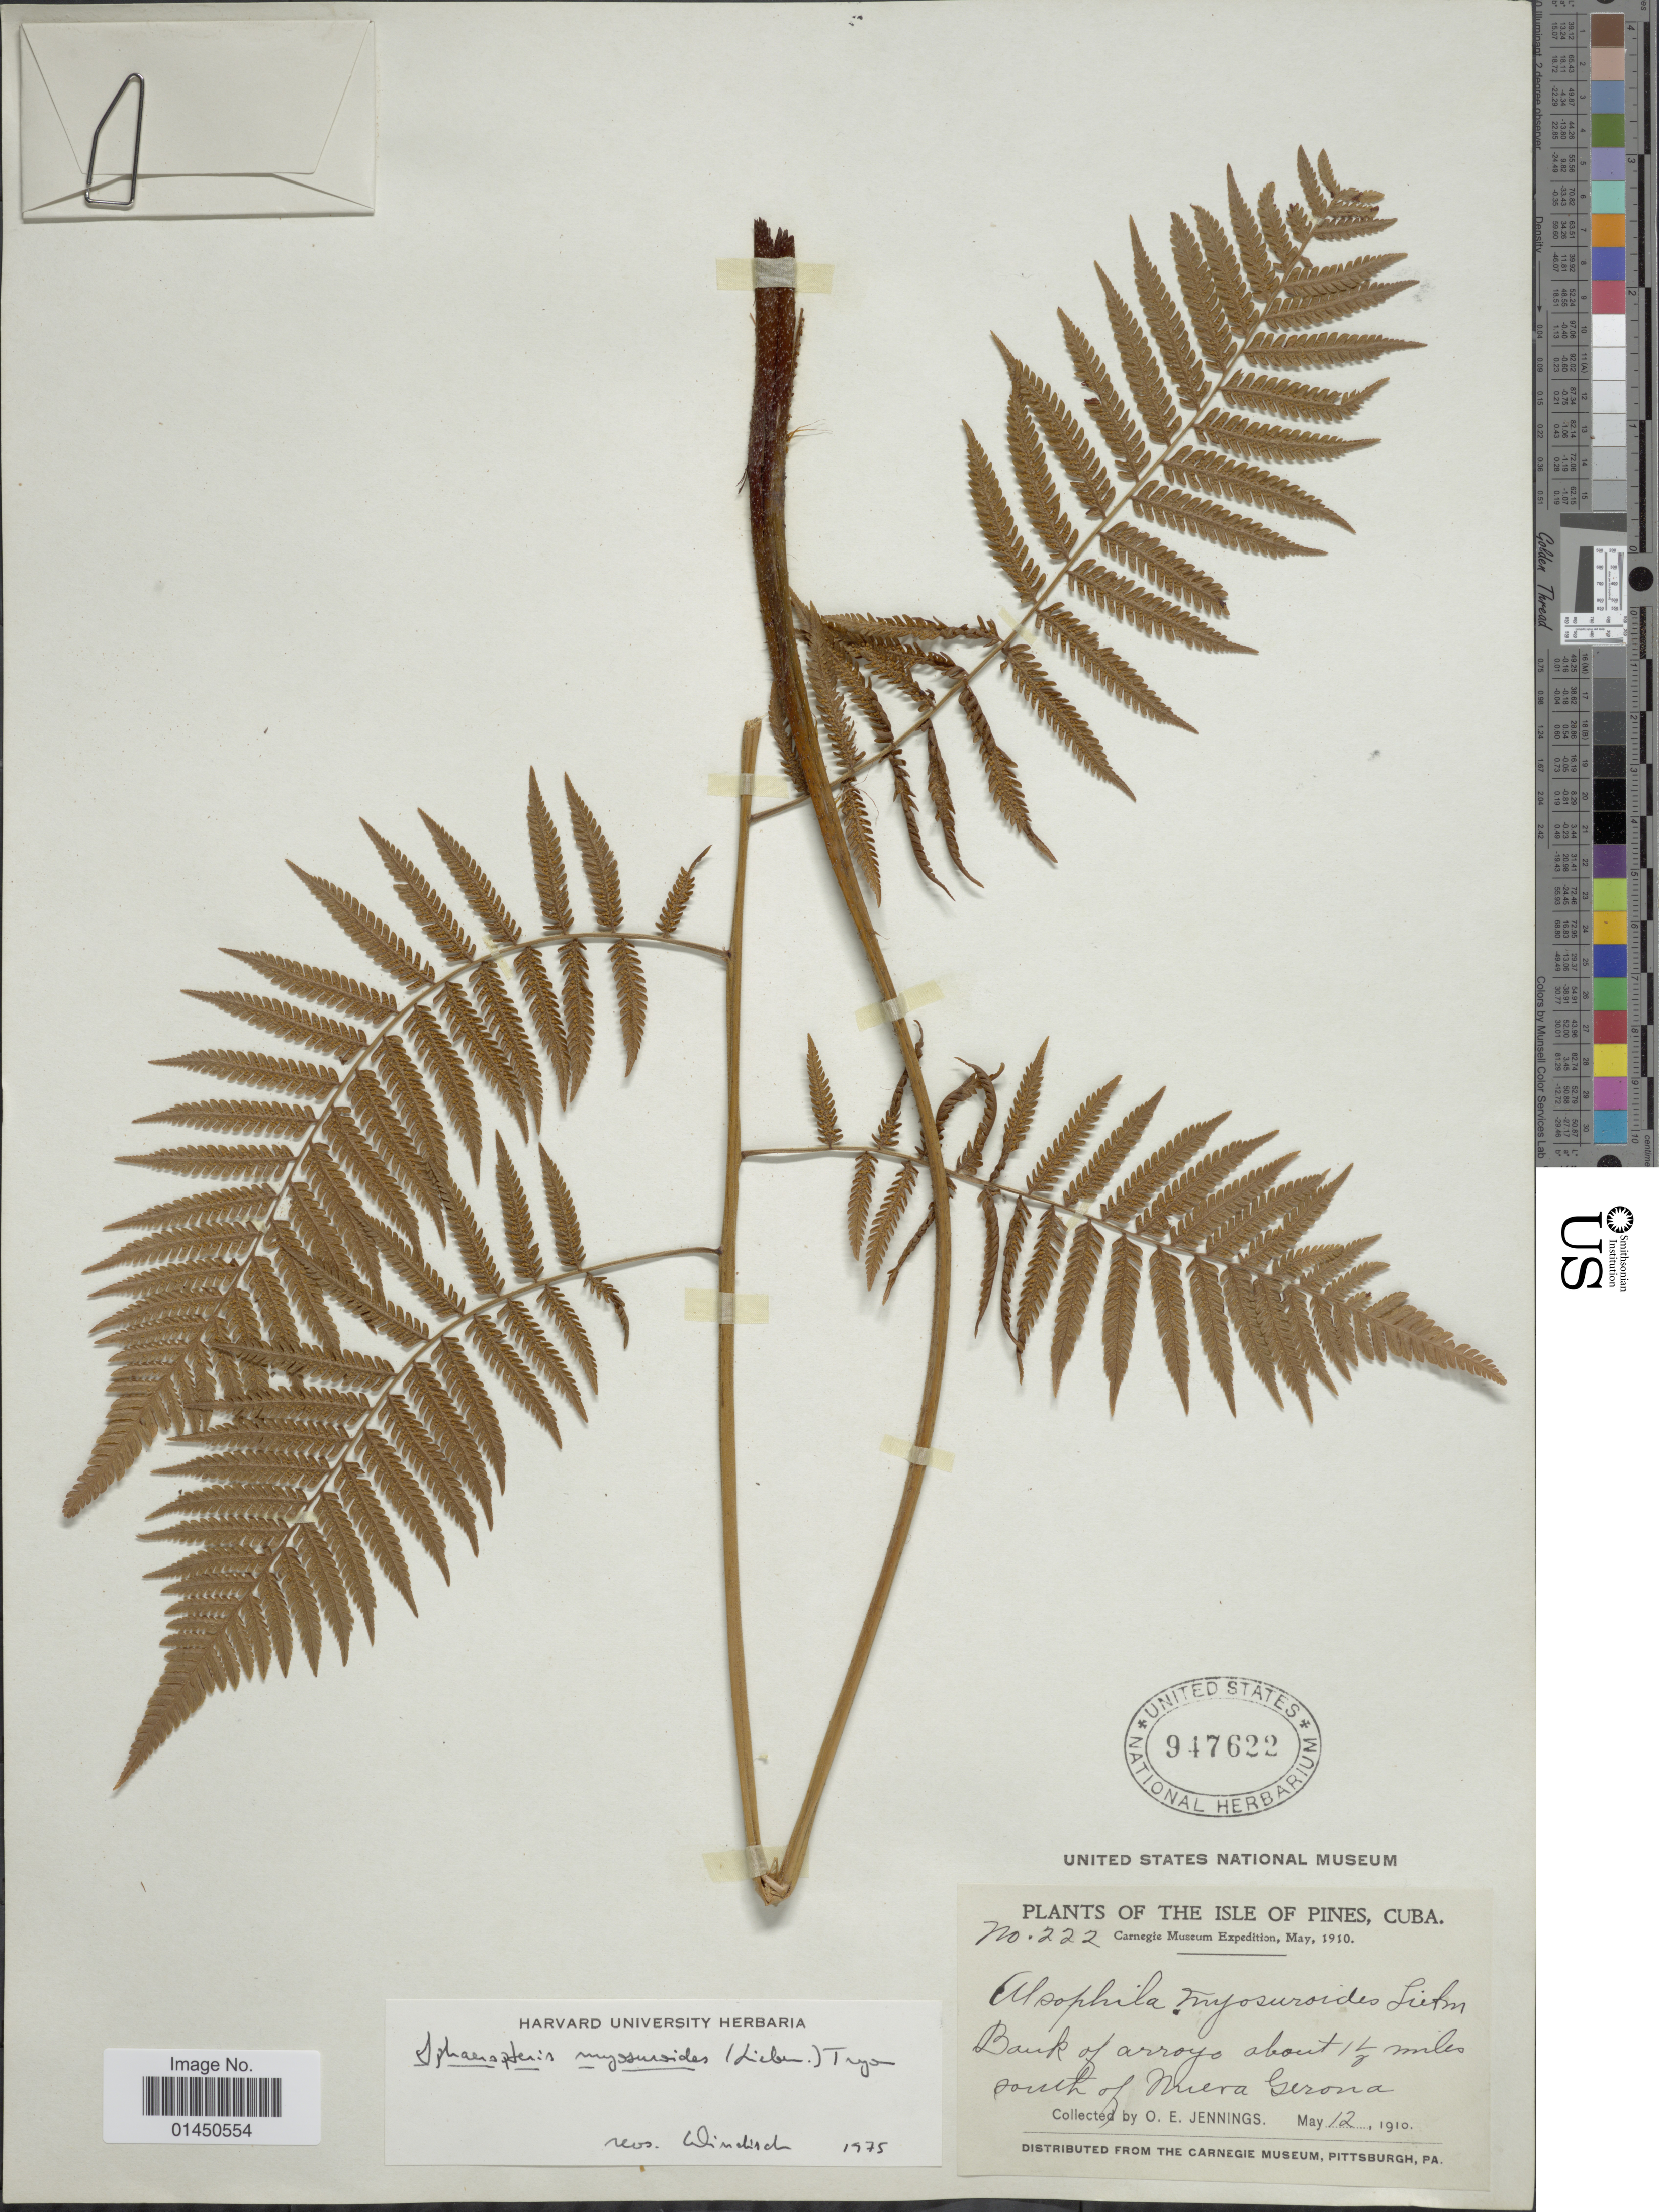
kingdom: Plantae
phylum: Tracheophyta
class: Polypodiopsida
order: Cyatheales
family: Cyatheaceae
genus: Cyathea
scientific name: Cyathea myosuriodes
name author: (Liebm.) Domin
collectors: O. E. Jennings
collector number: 222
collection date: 1910-05-12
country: Cuba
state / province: Isla de la Juventud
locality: Isle of Pines, bank of arroyo about 1 1/2 miles south of Nueva Gerona.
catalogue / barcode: US 947622